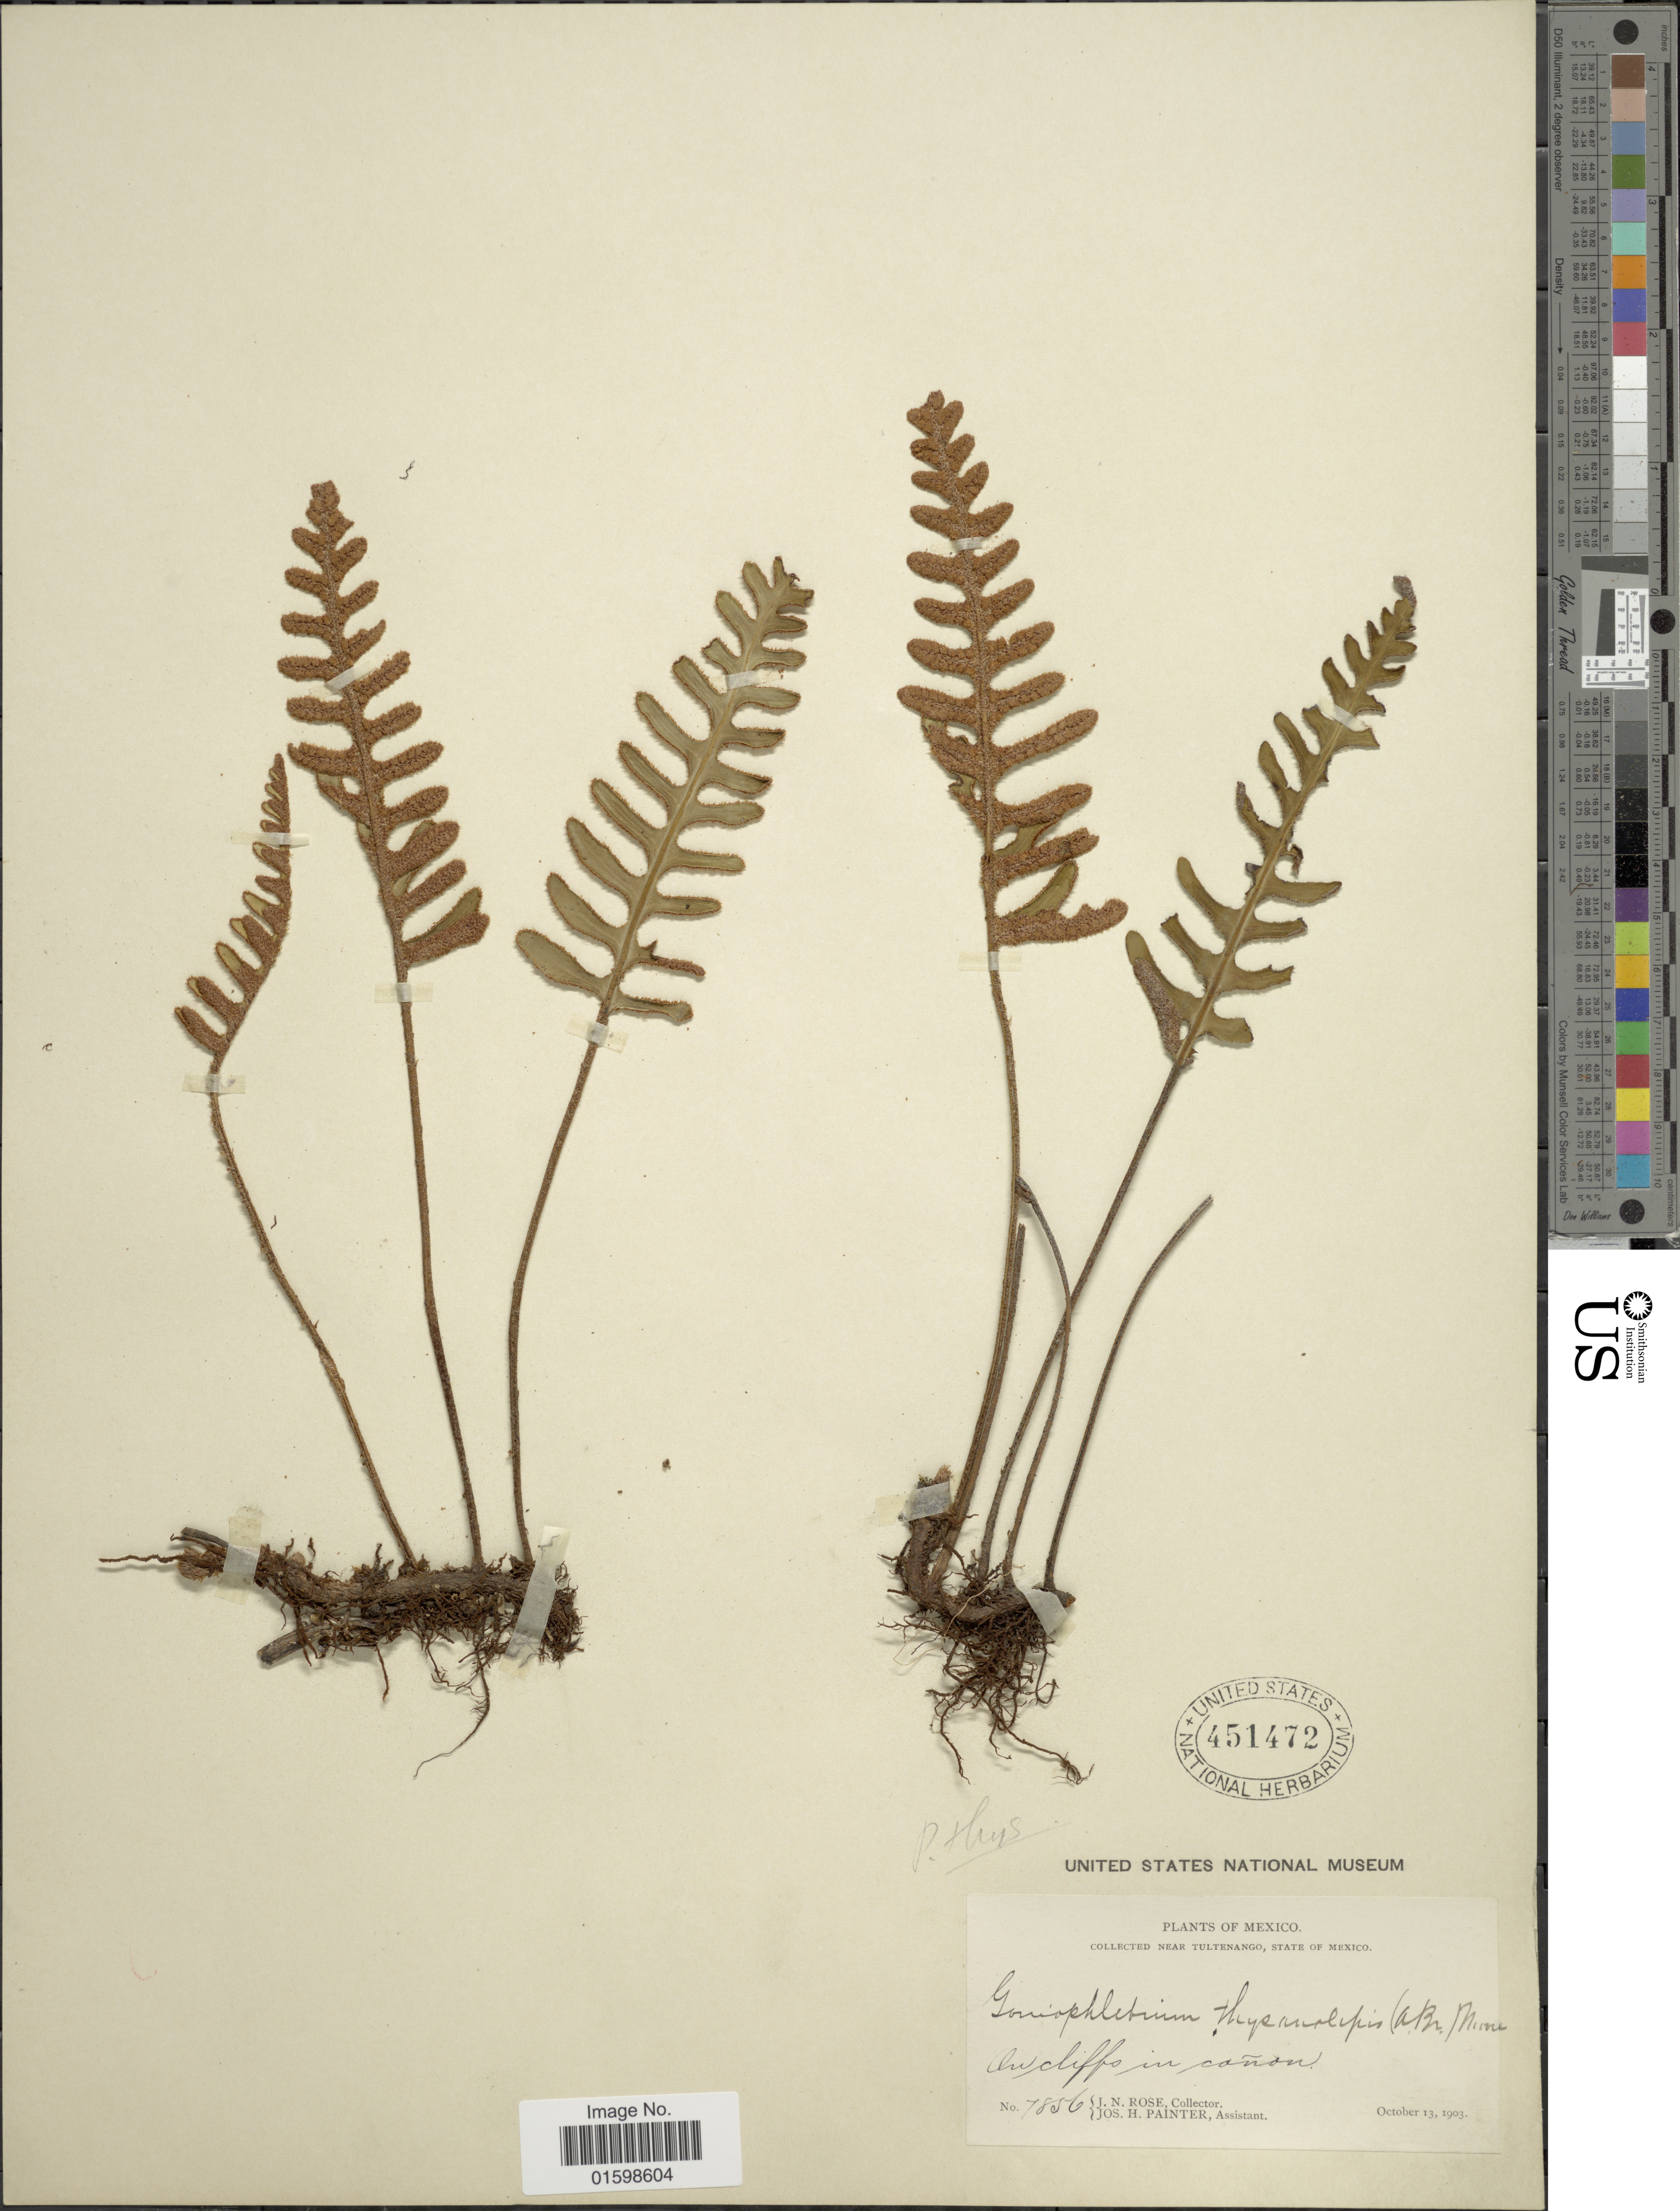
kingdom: Plantae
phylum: Tracheophyta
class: Polypodiopsida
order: Polypodiales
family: Polypodiaceae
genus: Pleopeltis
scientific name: Pleopeltis thyssanolepis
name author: (A. Braun ex Klotzsch) E.G. Andrews & Windham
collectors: J. N. Rose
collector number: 7856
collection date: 1903-10-13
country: Mexico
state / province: México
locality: Near Tultenango, state of Mexico, on cliffs in cañon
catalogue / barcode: US 451472